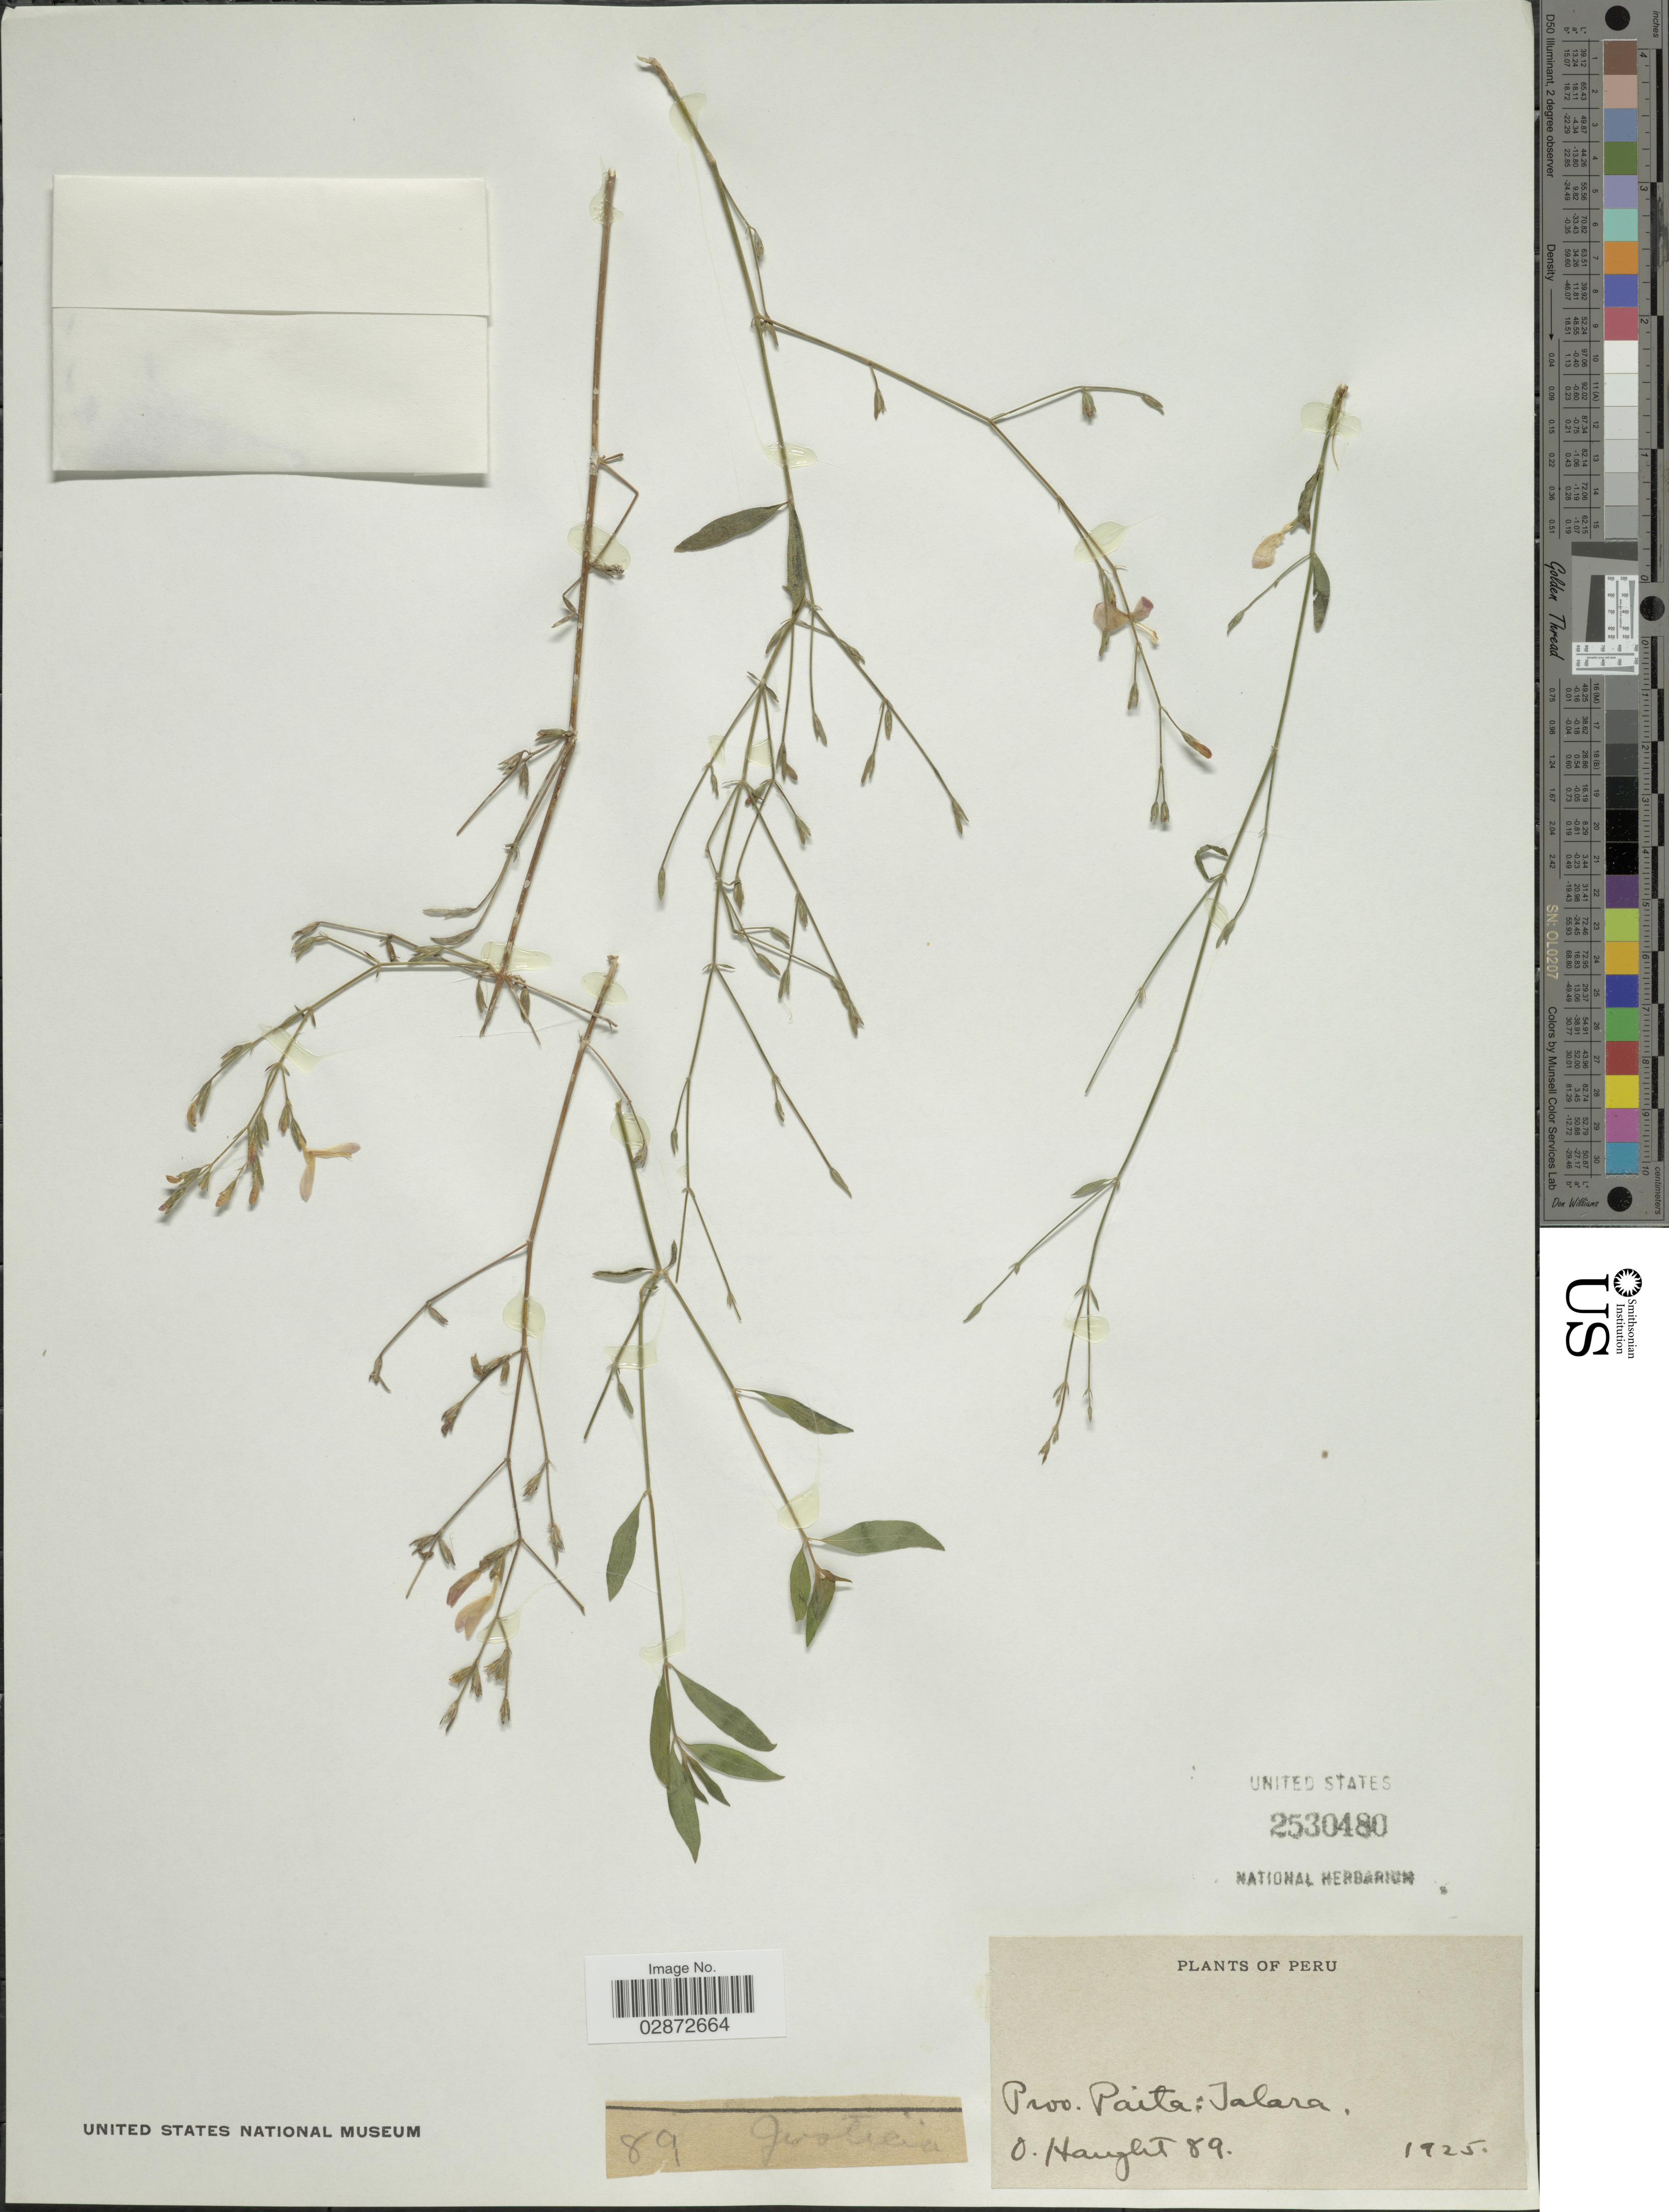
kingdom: Plantae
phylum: Tracheophyta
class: Magnoliopsida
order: Lamiales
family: Acanthaceae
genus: Dicliptera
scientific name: Dicliptera sp.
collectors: O. Haught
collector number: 89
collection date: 1925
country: Peru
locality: Prov. Paita: Talara.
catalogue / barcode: US 2530480